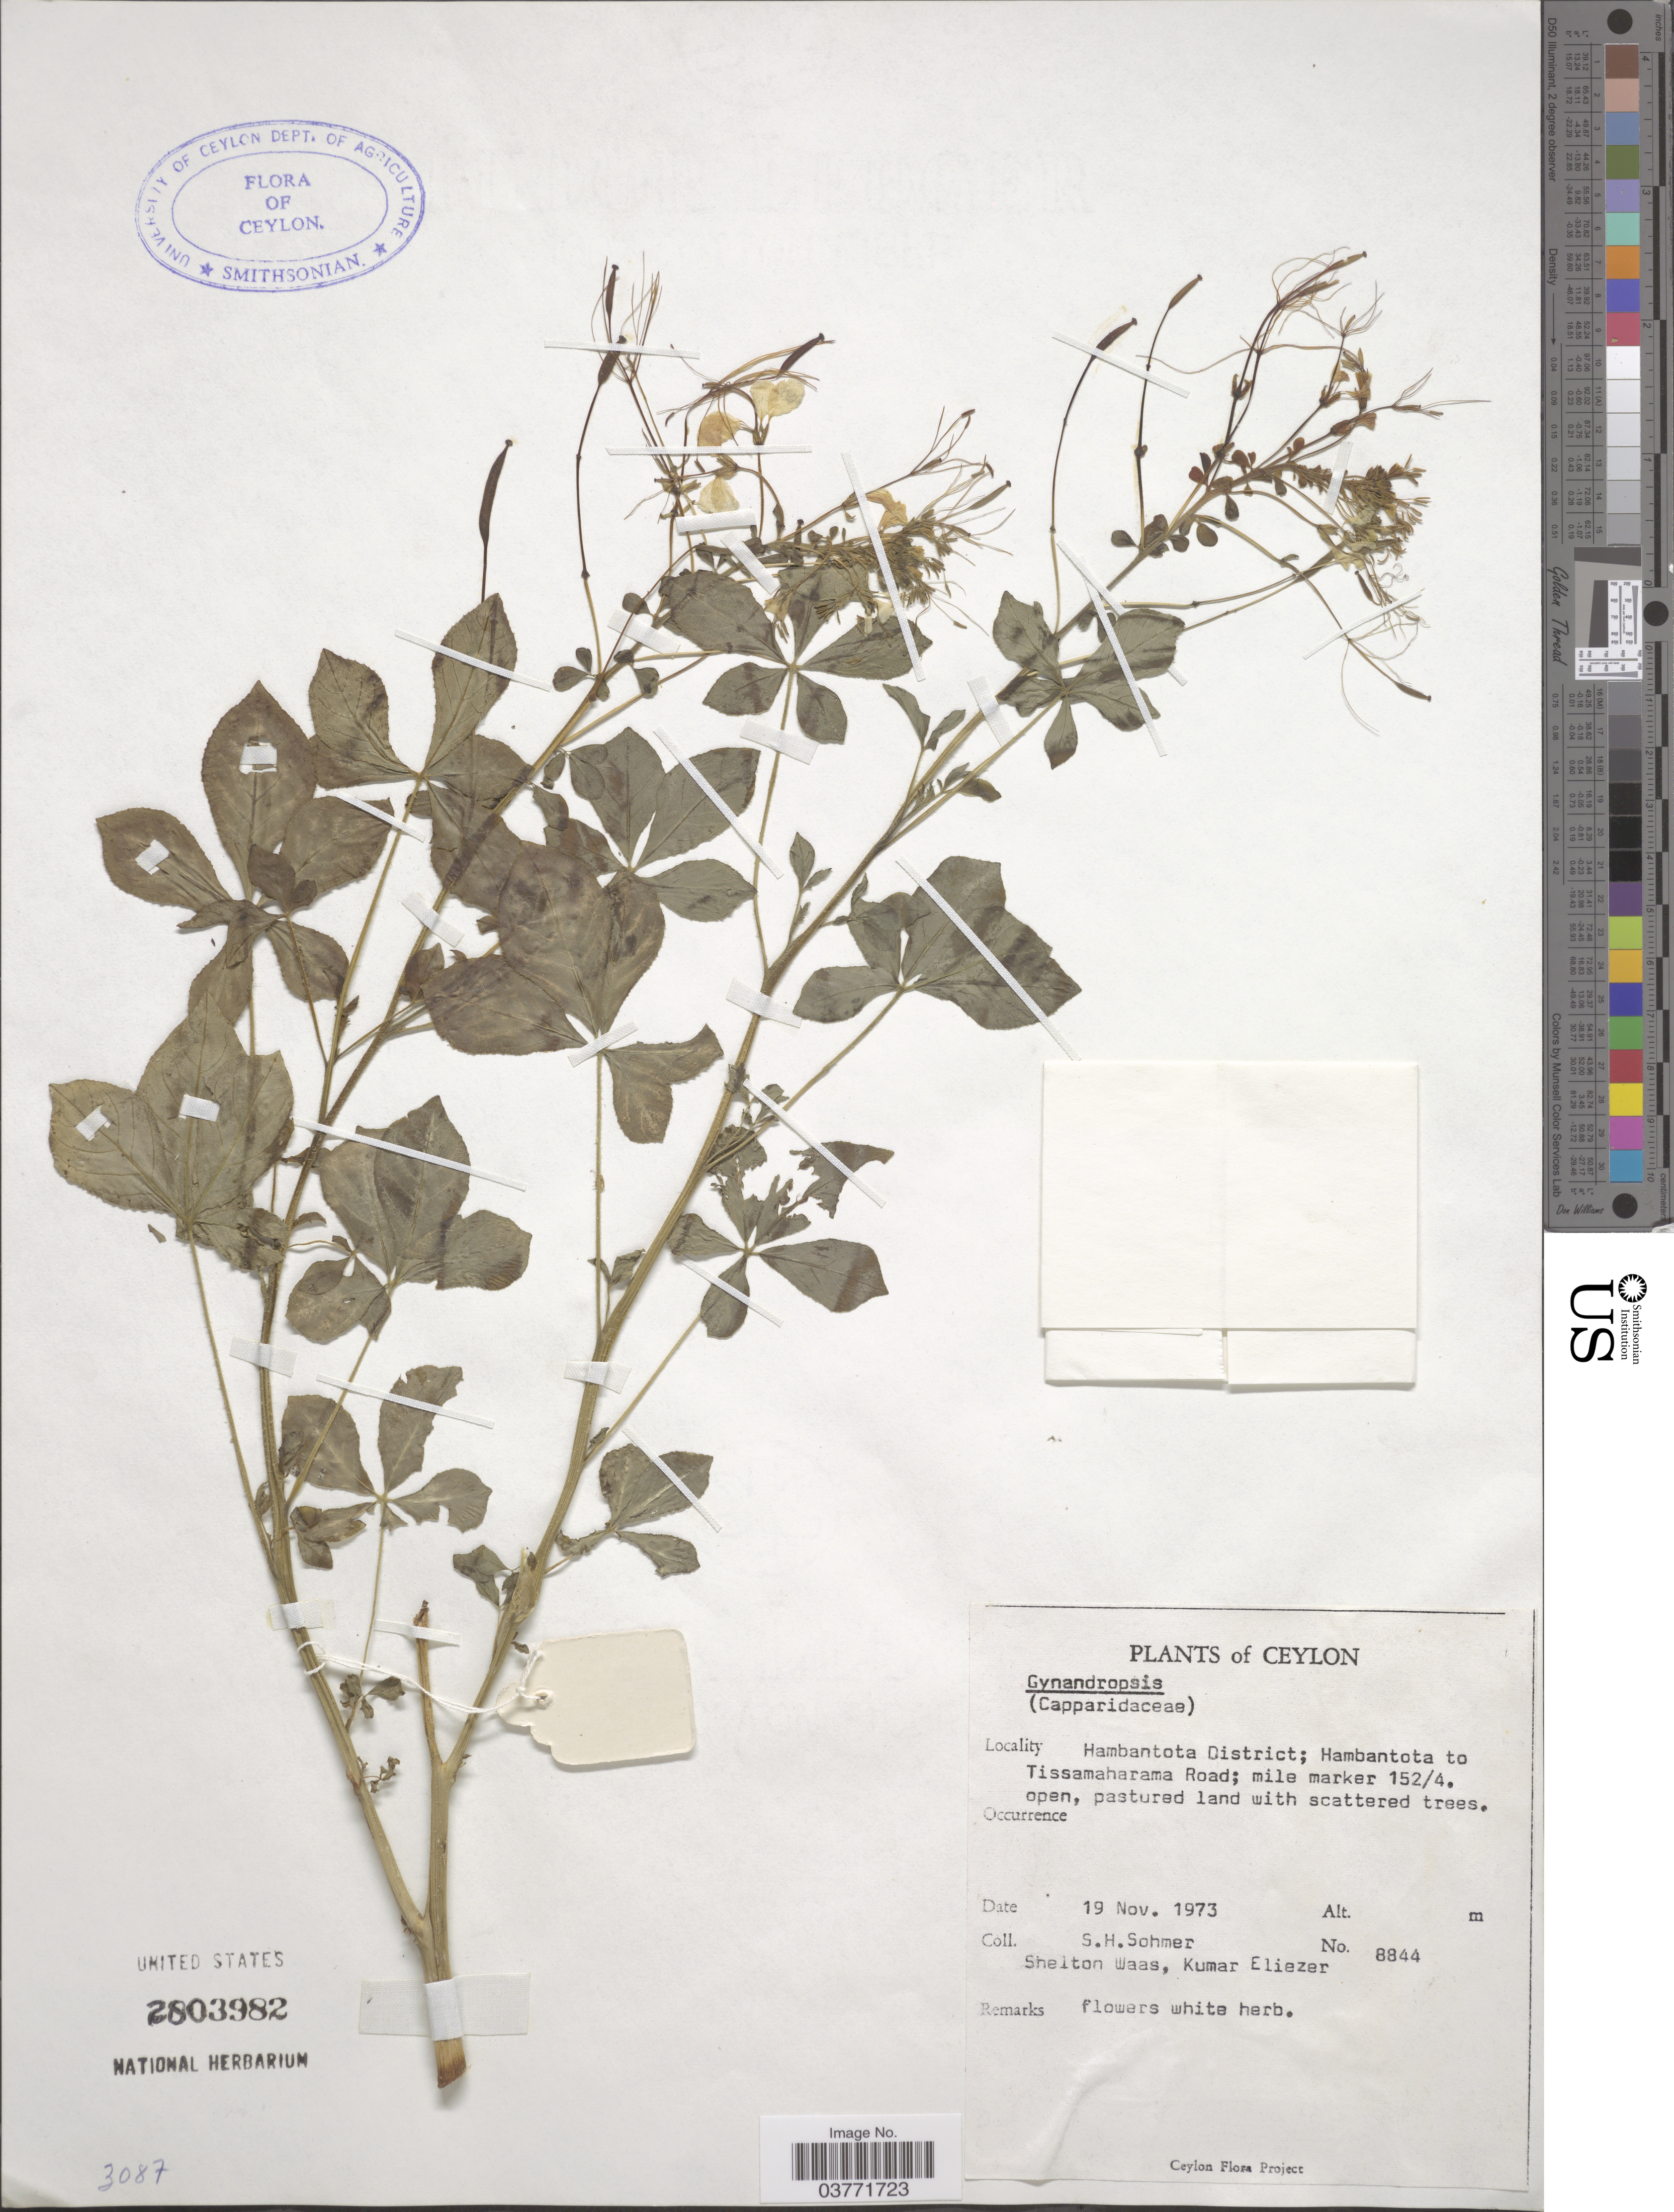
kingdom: Plantae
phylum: Tracheophyta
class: Magnoliopsida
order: Brassicales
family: Cleomaceae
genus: Gynandropsis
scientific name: Gynandropsis gynandra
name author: (L.) Briq.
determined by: Strong, Mark T., (BOT), Smithsonian Institution - National Museum of Natural History (UNITED STATES)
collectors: S. H. Sohmer, S. Waas & K. Eliezer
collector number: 8844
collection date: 1973-11-19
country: Sri Lanka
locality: Ceylon. Hambantota District; Hambantota to Tissamaharama Road; mile marker 152/4.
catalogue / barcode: US 2803982